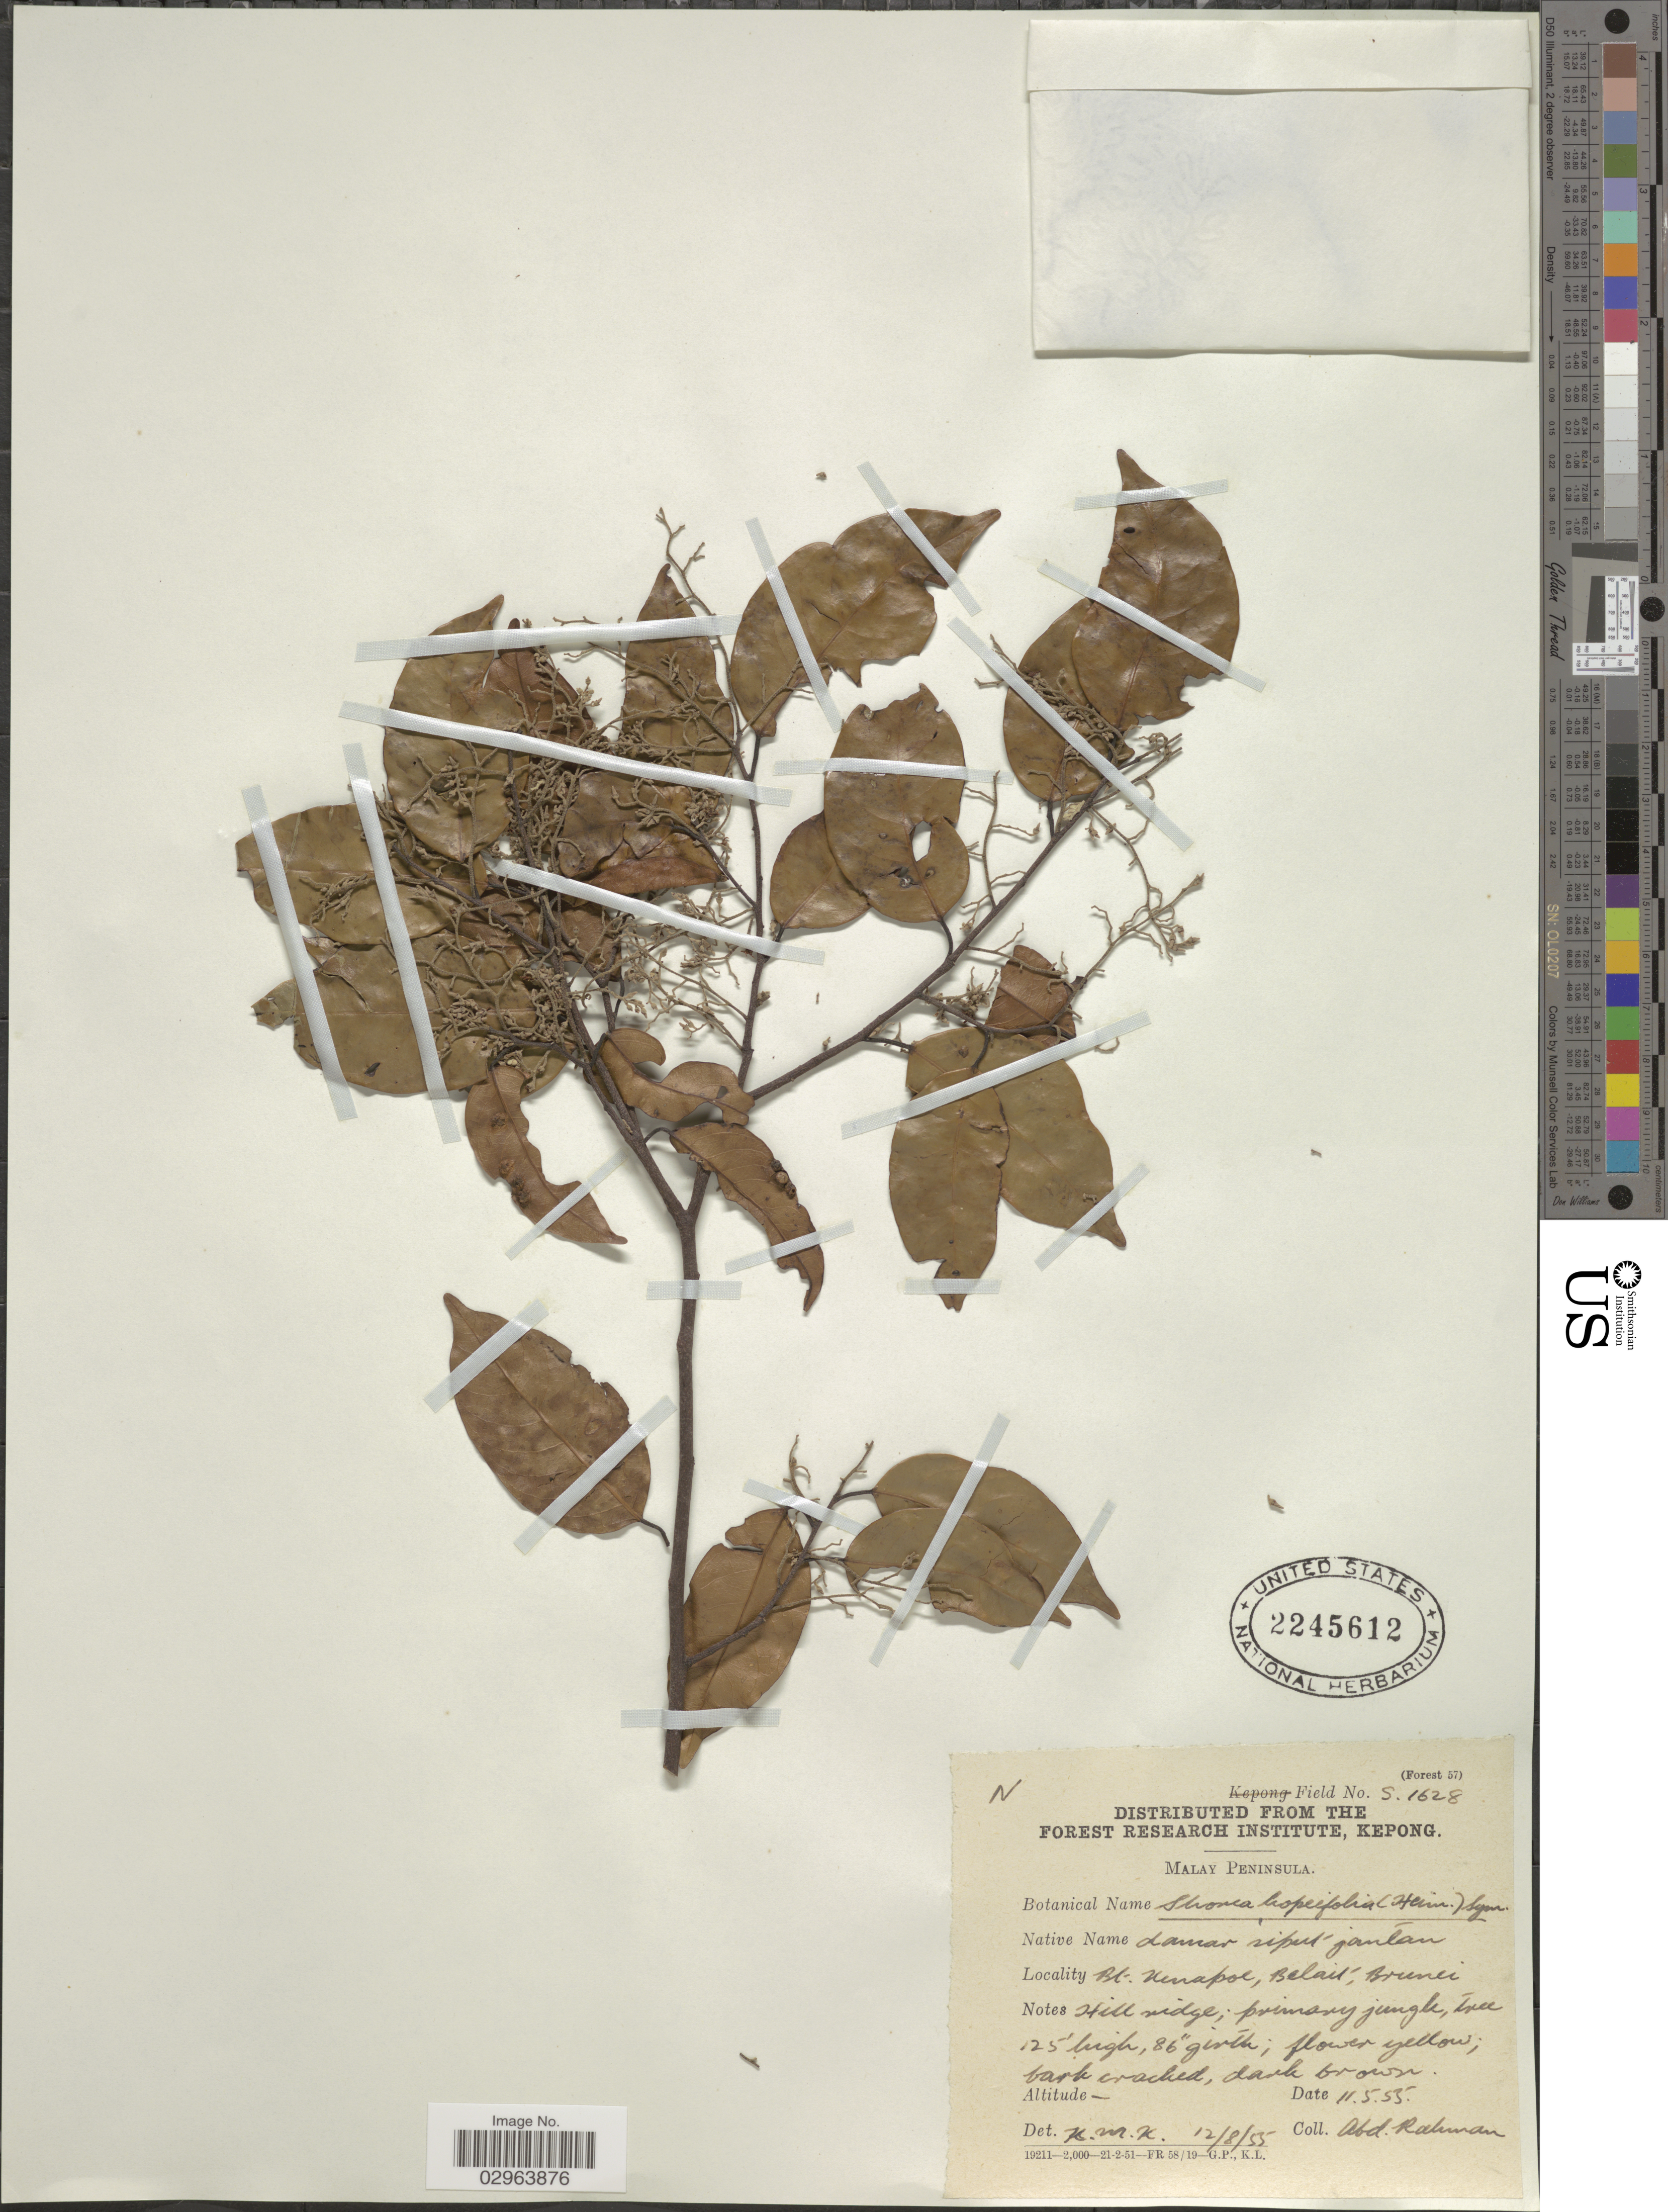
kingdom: Plantae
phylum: Tracheophyta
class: Magnoliopsida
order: Malvales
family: Dipterocarpaceae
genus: Richetia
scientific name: Richetia hoepifolia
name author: (F. Heim) P.S. Ashton & J. Heck.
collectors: A. Rahman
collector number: S1628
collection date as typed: Transcribed d/m/y: 11/5/55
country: Brunei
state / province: Belait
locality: Malay Peninsula. Bt. Kenapoe.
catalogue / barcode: US 2245612